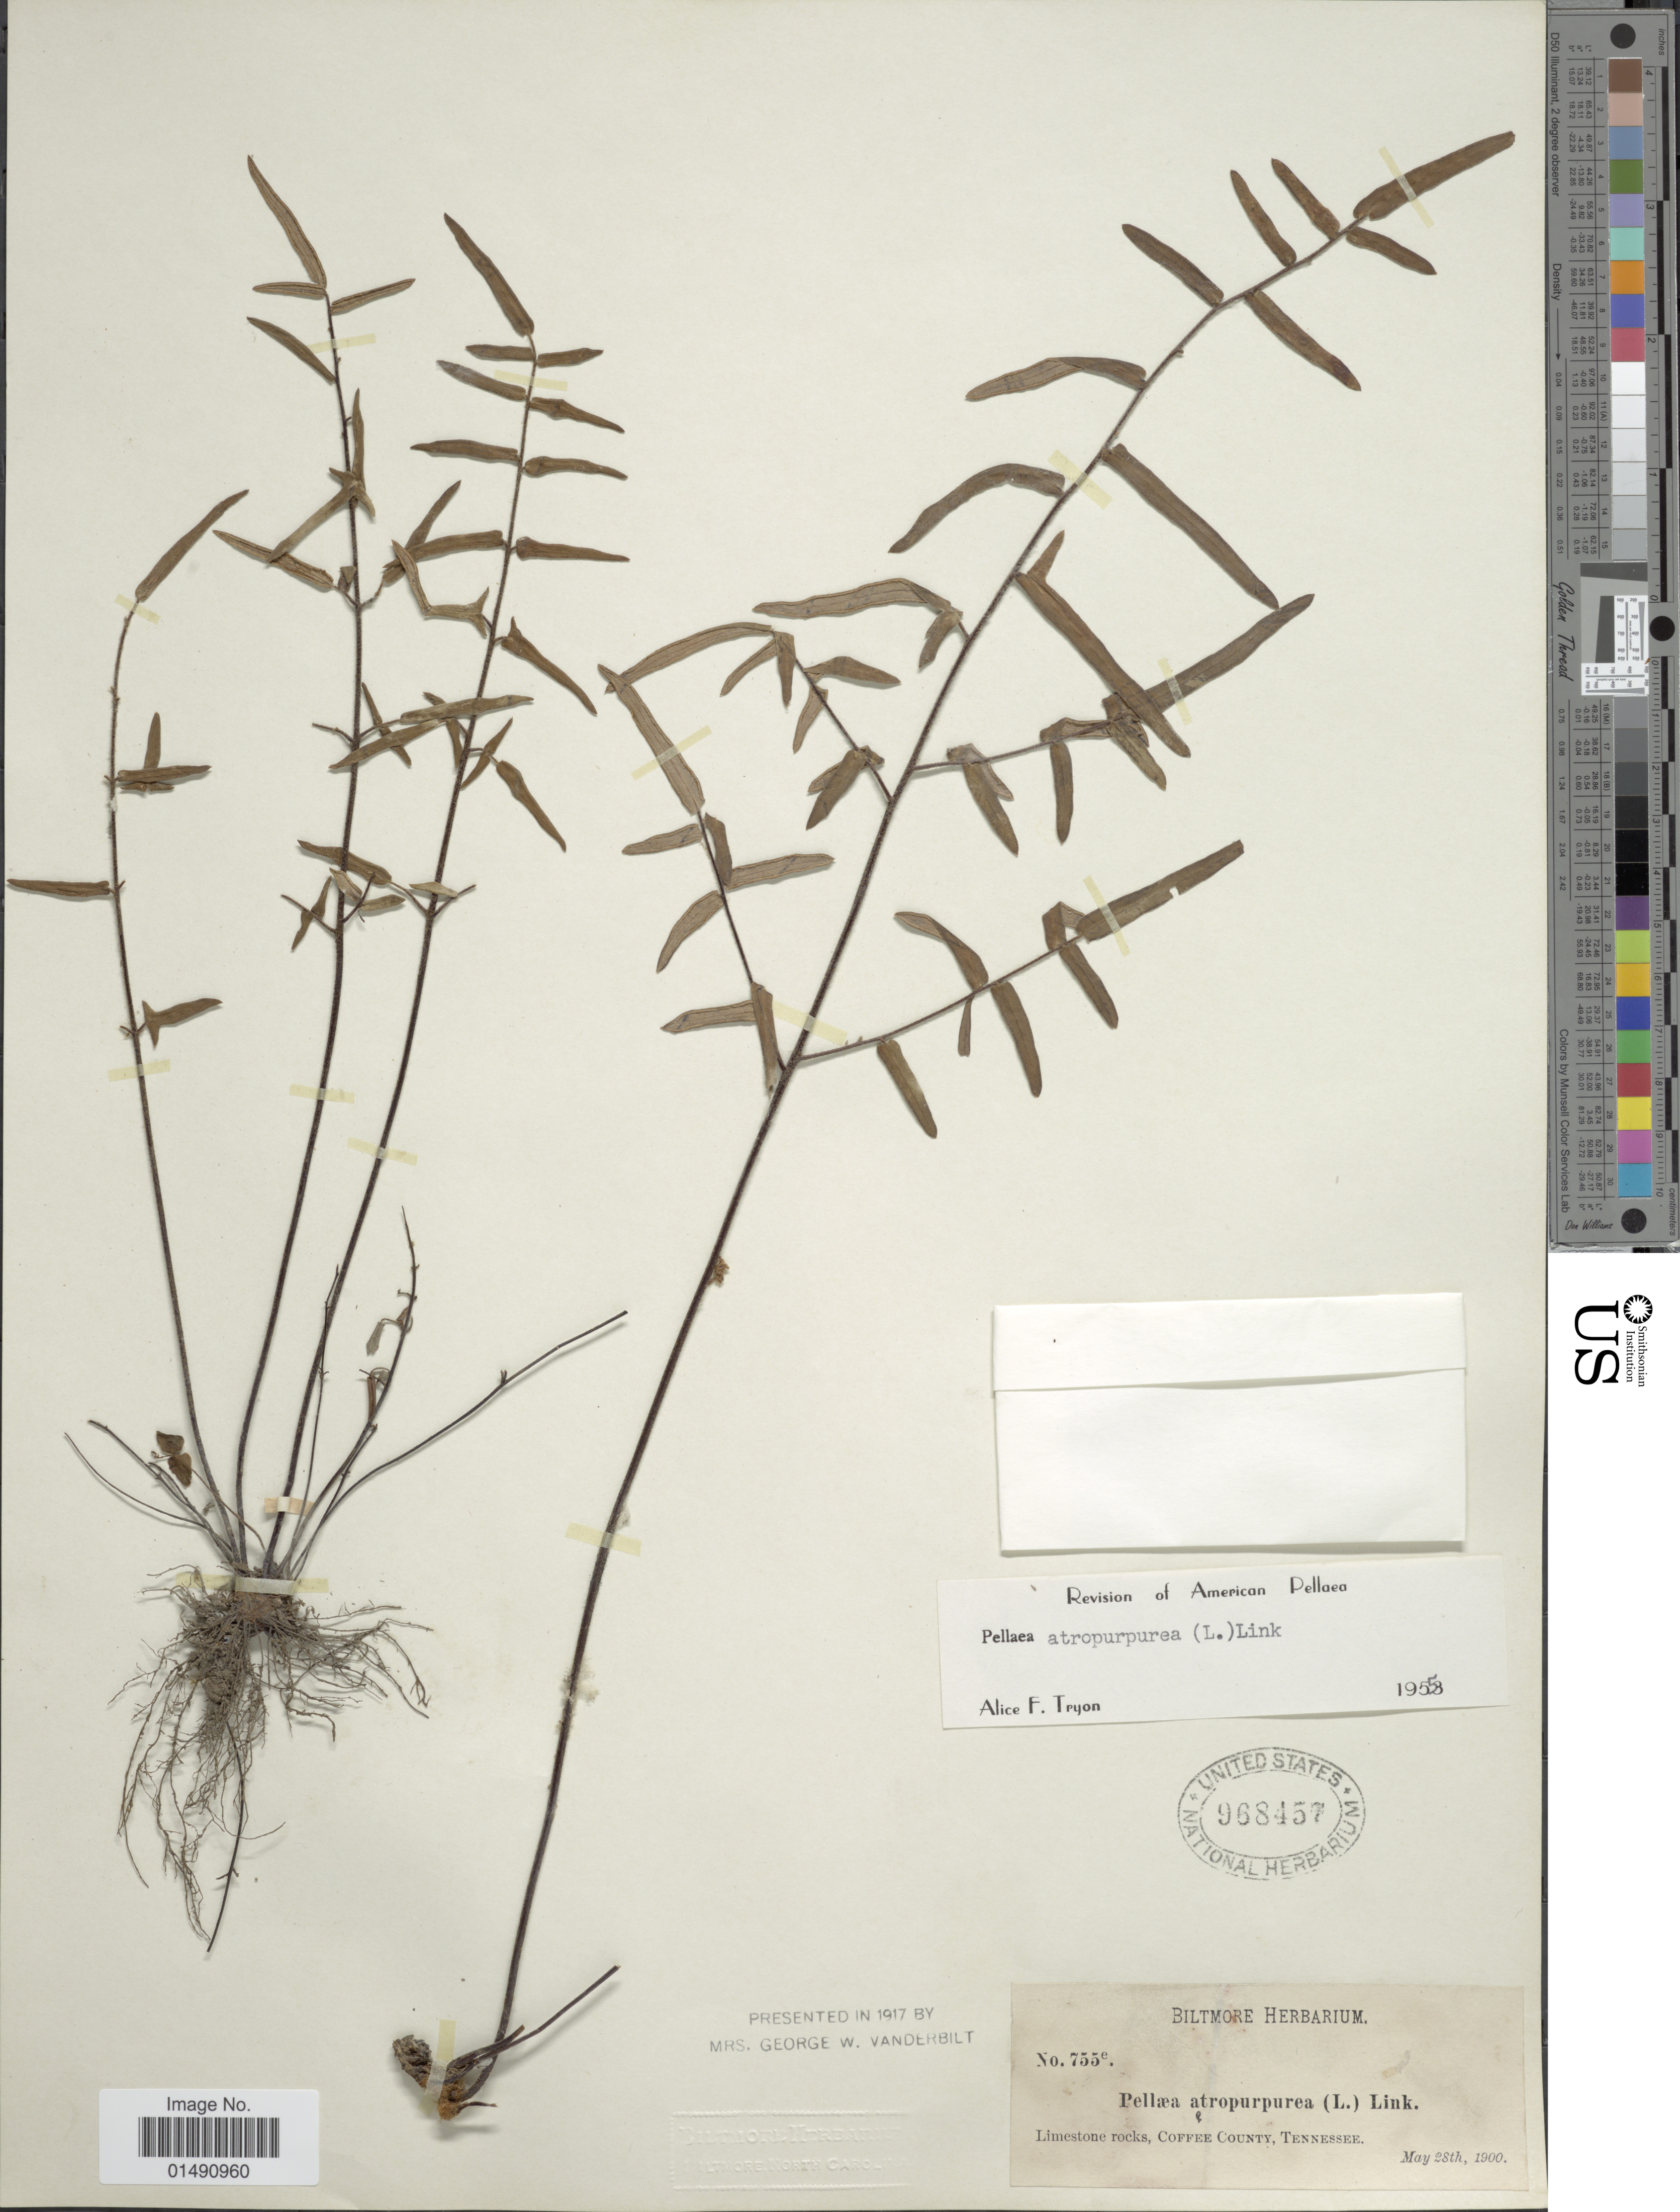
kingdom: Plantae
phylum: Tracheophyta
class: Polypodiopsida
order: Polypodiales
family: Pteridaceae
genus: Pellaea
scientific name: Pellaea atropurpurea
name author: (L.) Link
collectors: ex herb. Biltmore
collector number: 755e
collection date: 1900-05-28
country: United States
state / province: Tennessee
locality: Coffee County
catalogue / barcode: US 968457